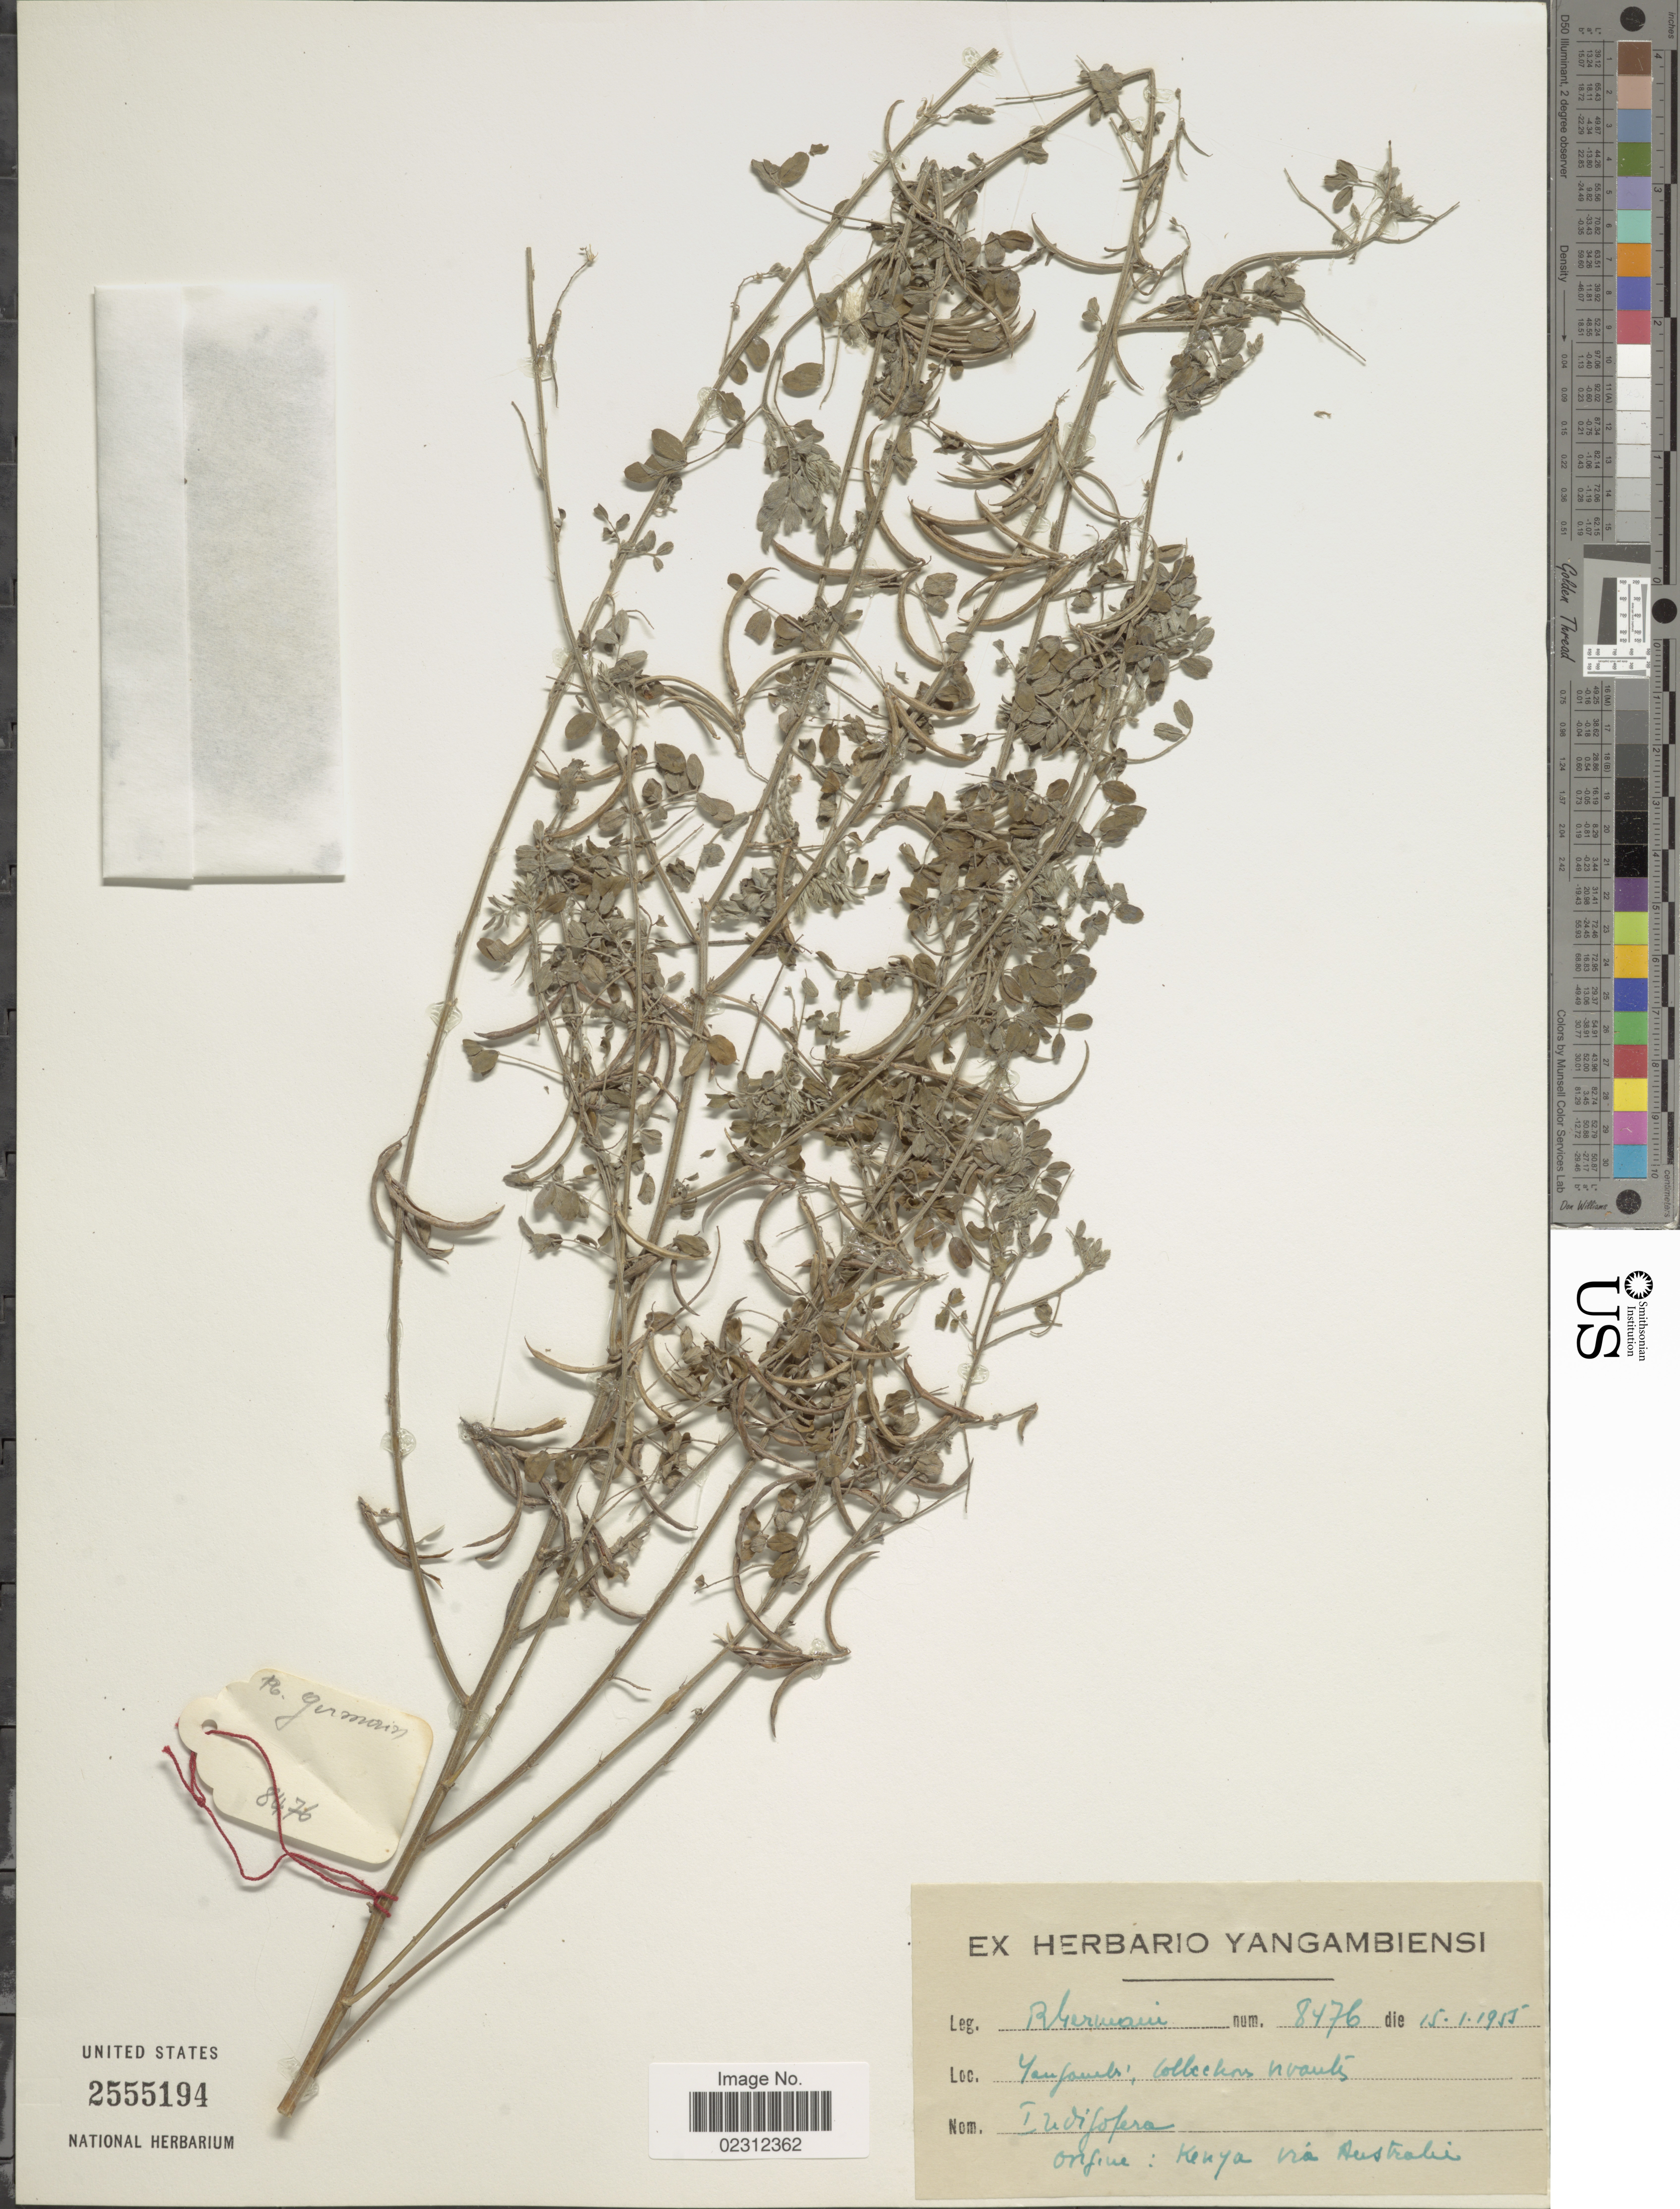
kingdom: Plantae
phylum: Tracheophyta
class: Magnoliopsida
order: Fabales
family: Fabaceae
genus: Indigofera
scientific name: Indigofera sp.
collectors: Rherwani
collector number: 8476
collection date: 1955-01-15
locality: Yaufoubi, collcekns in vautz [interpreted]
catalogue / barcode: US 2555194